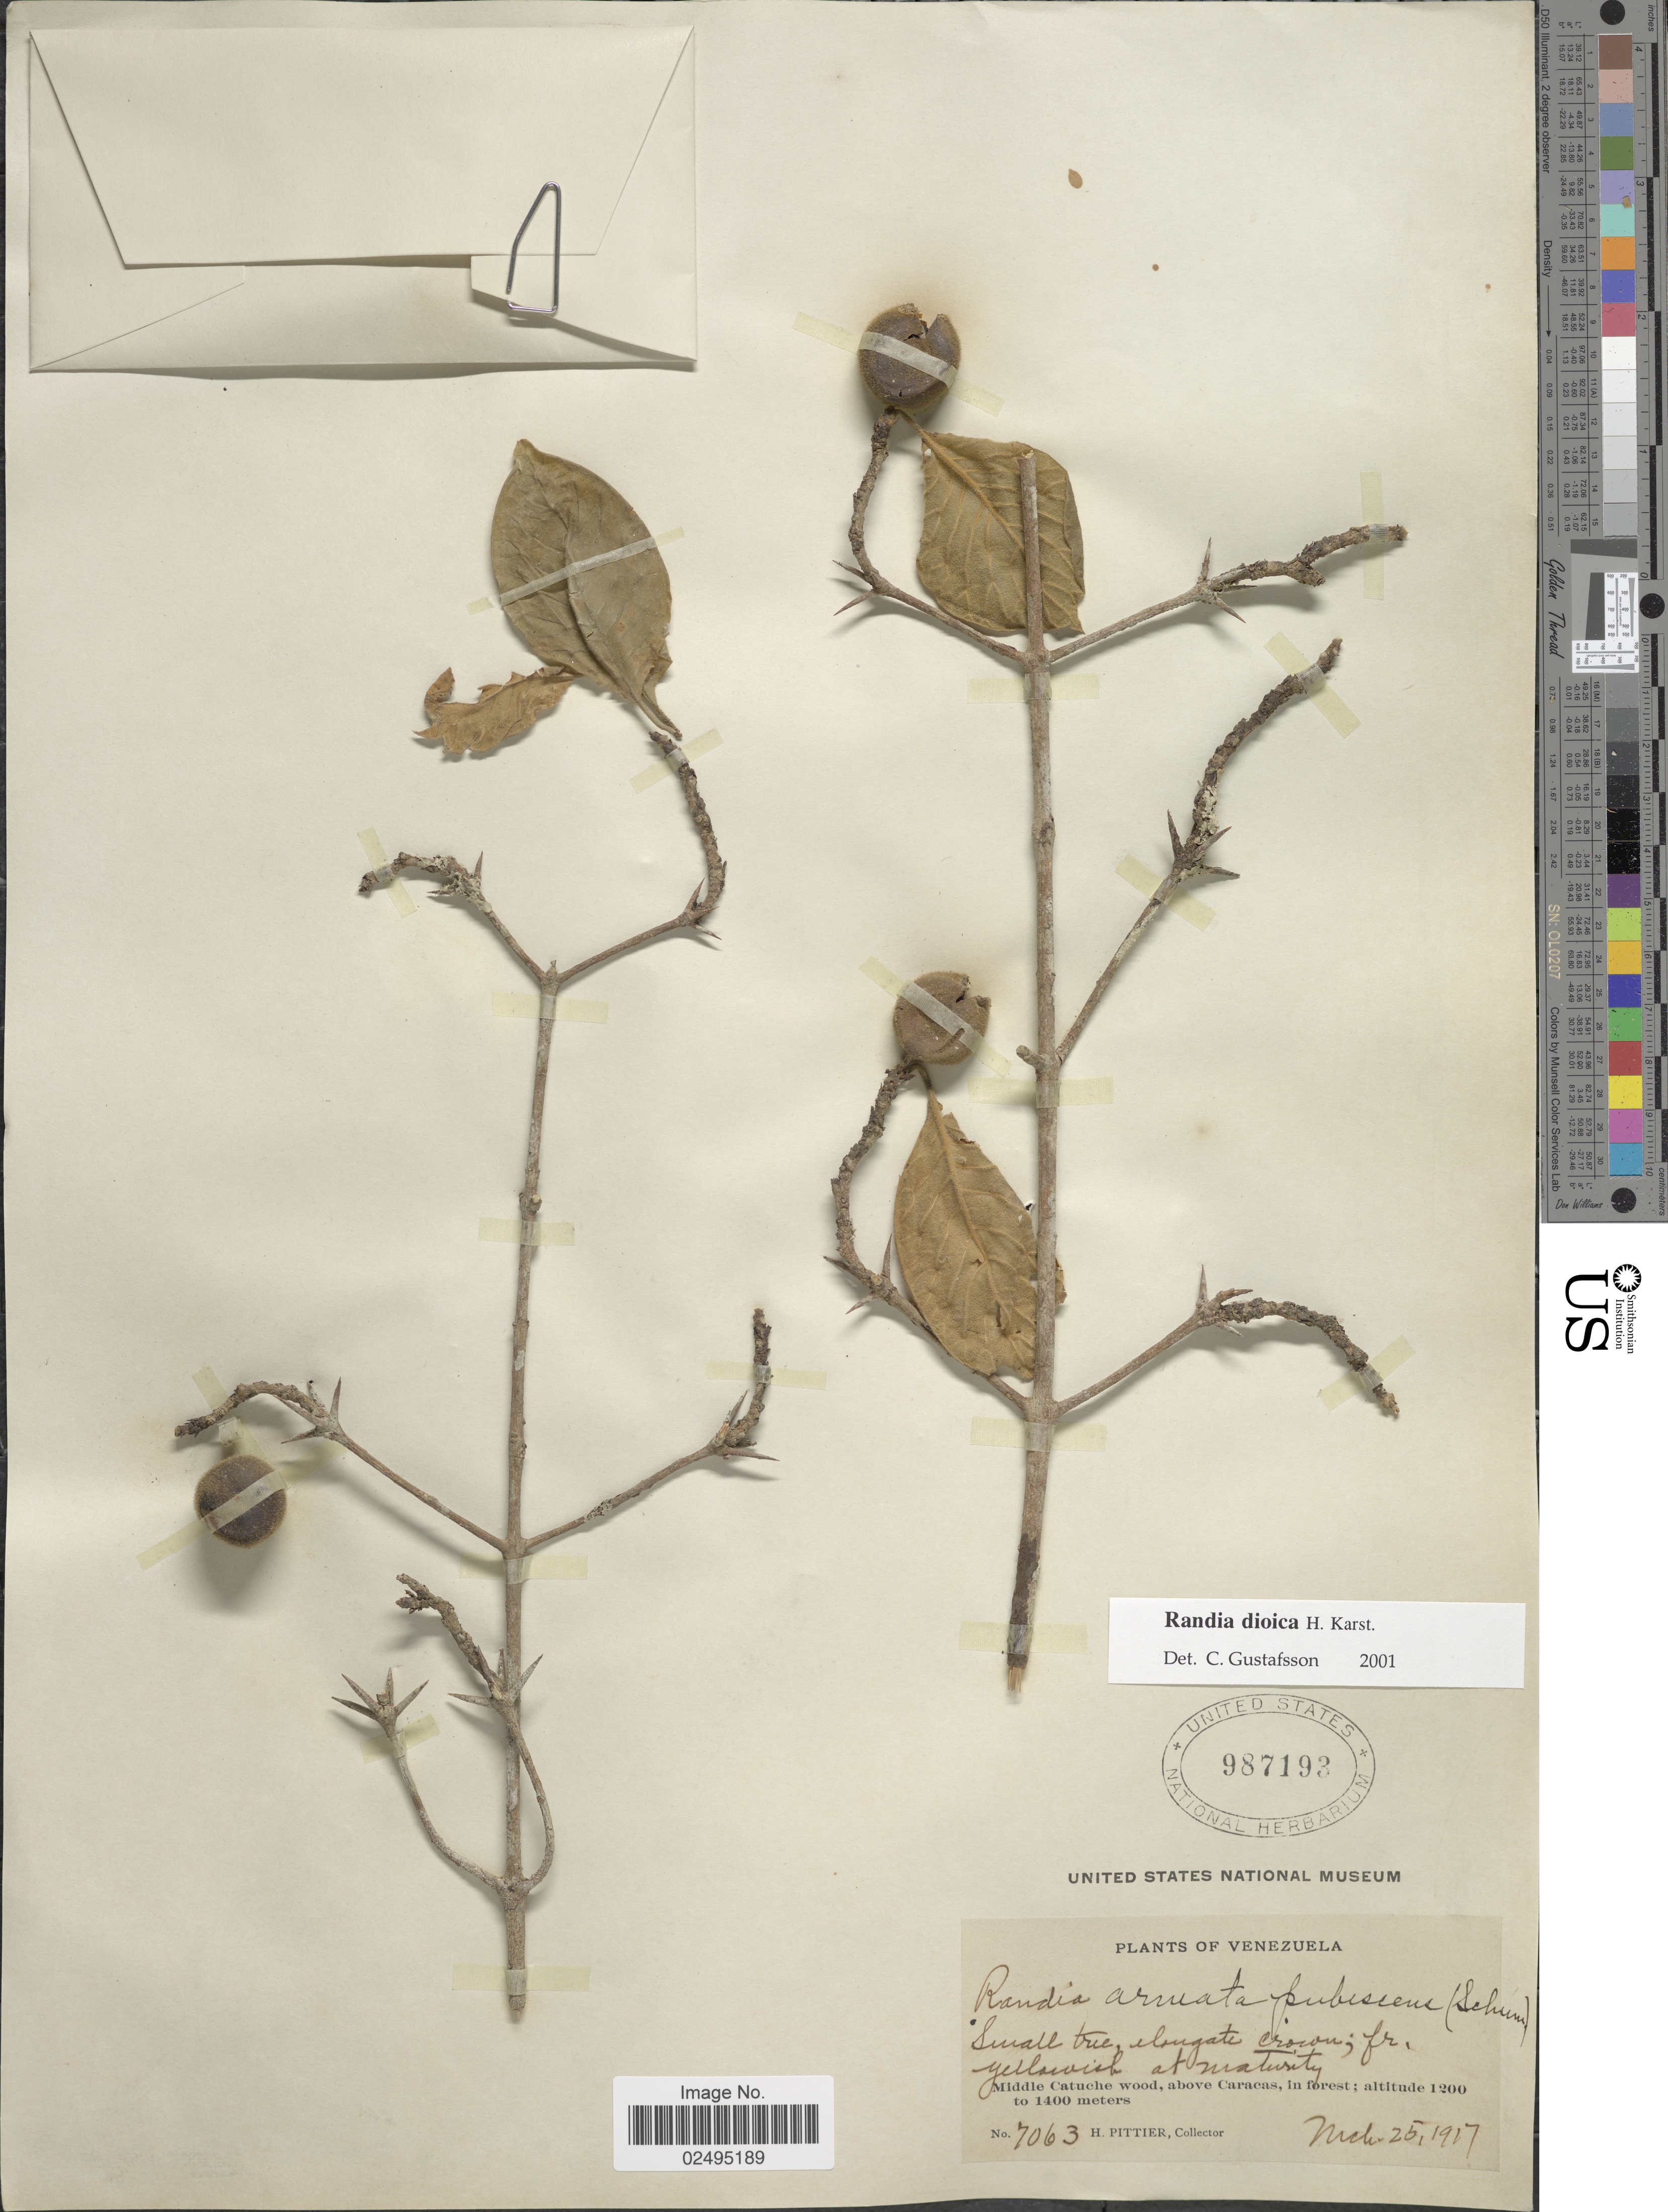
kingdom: Plantae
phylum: Tracheophyta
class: Magnoliopsida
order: Gentianales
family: Rubiaceae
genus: Randia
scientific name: Randia dioica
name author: H. Karst.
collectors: H. F. Pittier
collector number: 7063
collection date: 1917-03-25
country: Venezuela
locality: Middle Catuche wood, above Caracas, in forest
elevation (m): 1200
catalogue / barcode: US 987193